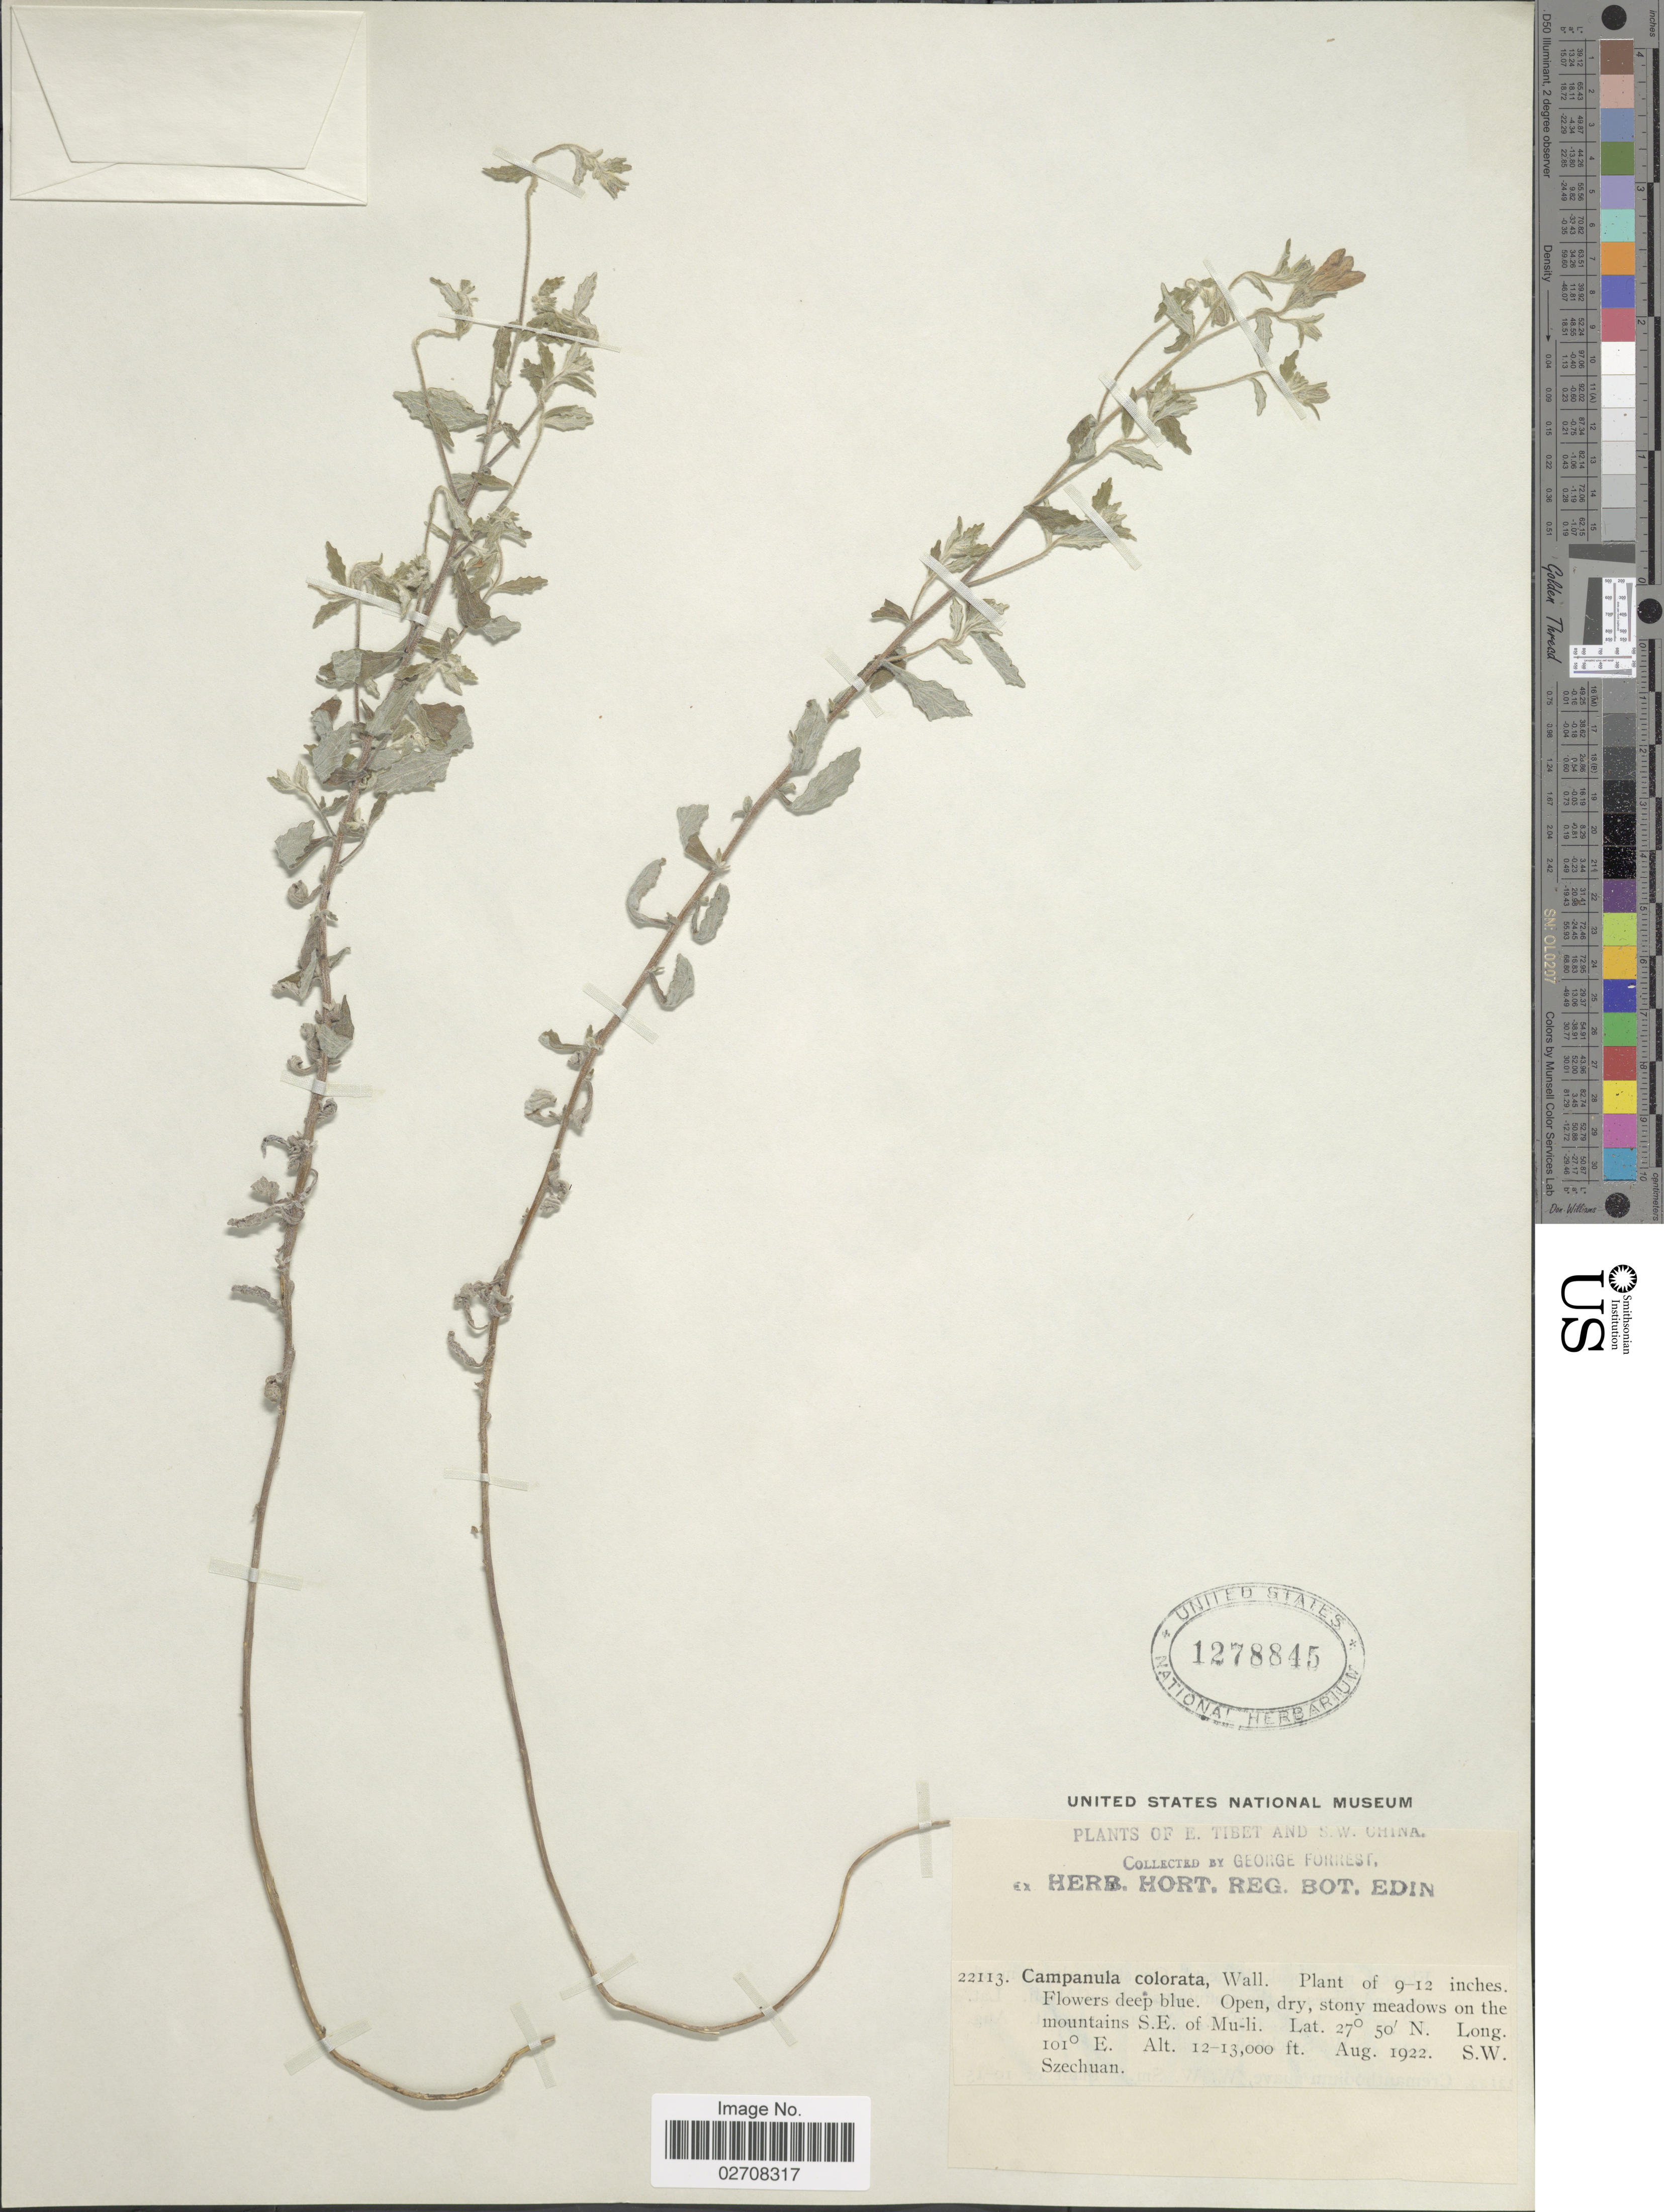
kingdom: Plantae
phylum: Tracheophyta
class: Magnoliopsida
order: Asterales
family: Campanulaceae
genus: Campanula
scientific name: Campanula colorata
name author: Wall.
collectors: G. Forrest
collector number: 22113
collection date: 1922-08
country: China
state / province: Sichuan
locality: E. Tibet and S.W. China. On the mountains S.E. of Mu-li. S.W. Szechuan.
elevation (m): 3658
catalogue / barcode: US 1278845